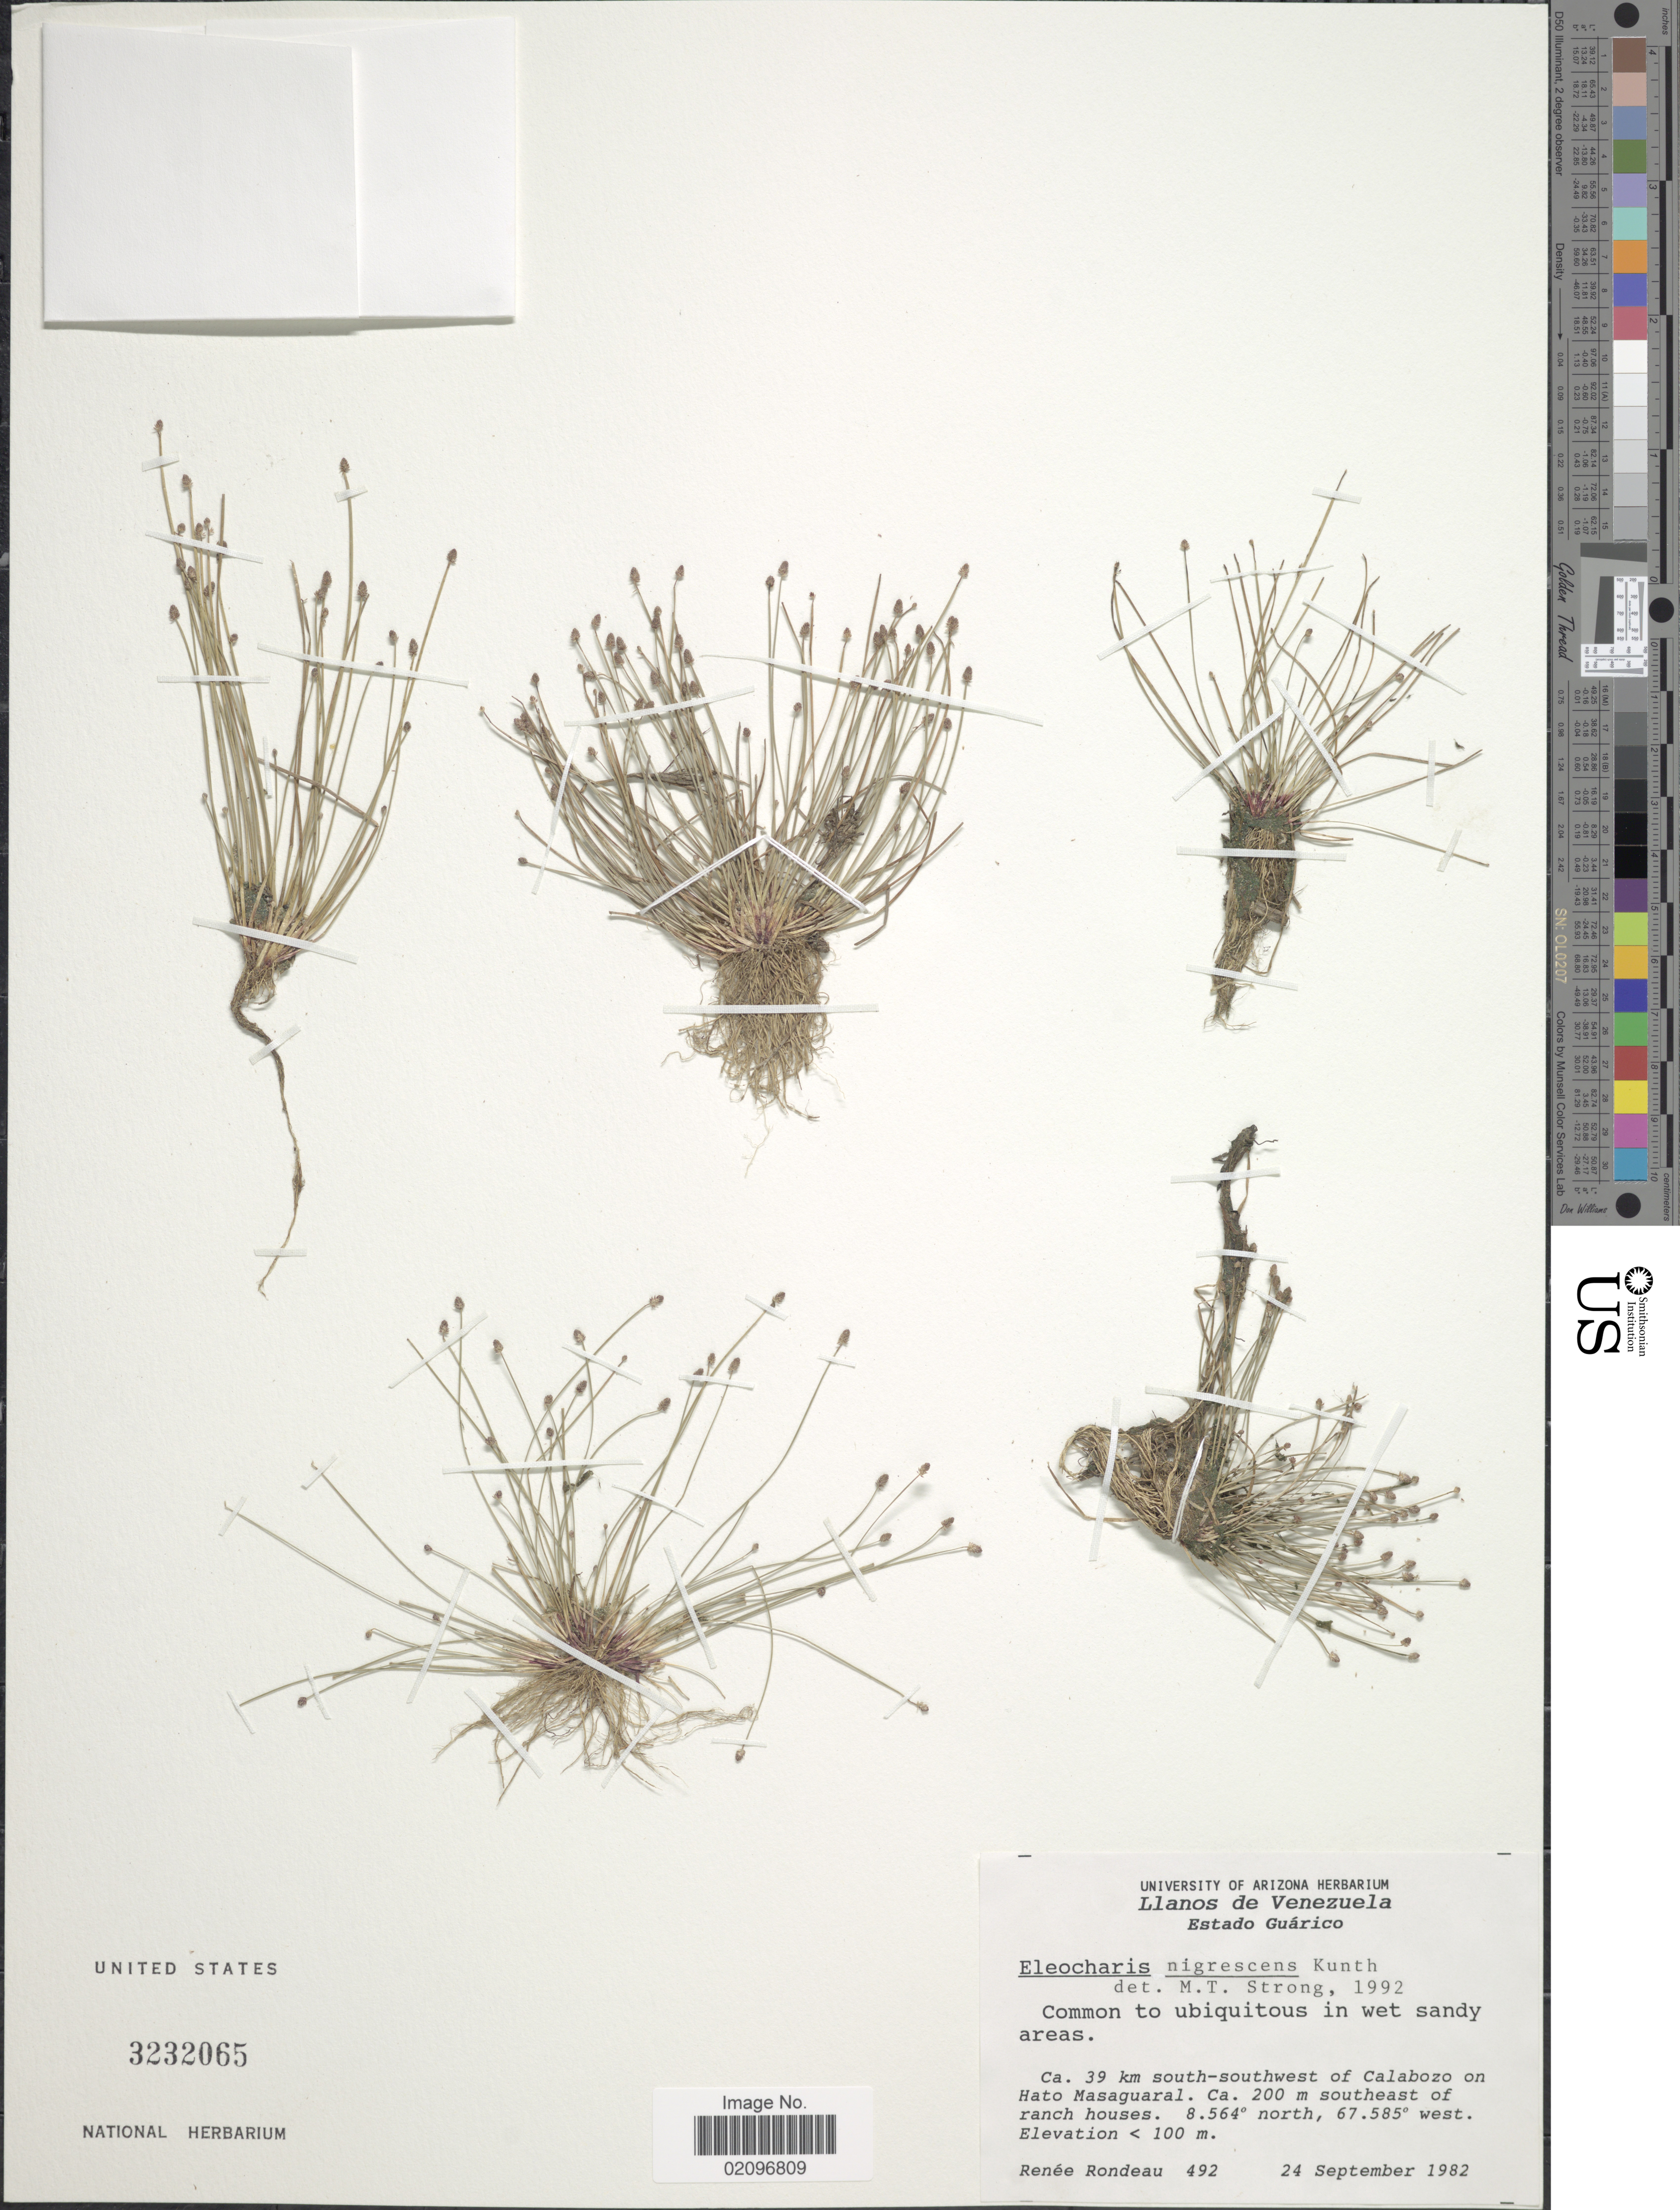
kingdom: Plantae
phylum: Tracheophyta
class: Liliopsida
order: Poales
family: Cyperaceae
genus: Eleocharis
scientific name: Eleocharis nigrescens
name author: (Nees) Kunth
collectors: R. Rondeau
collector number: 492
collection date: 1982-09-24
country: Venezuela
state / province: Guárico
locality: Ca. 39 km south-southwest of Calabozo on Hato Masaguaral. Ca. 200 m southeast of ranch houses.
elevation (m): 100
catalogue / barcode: US 3232065